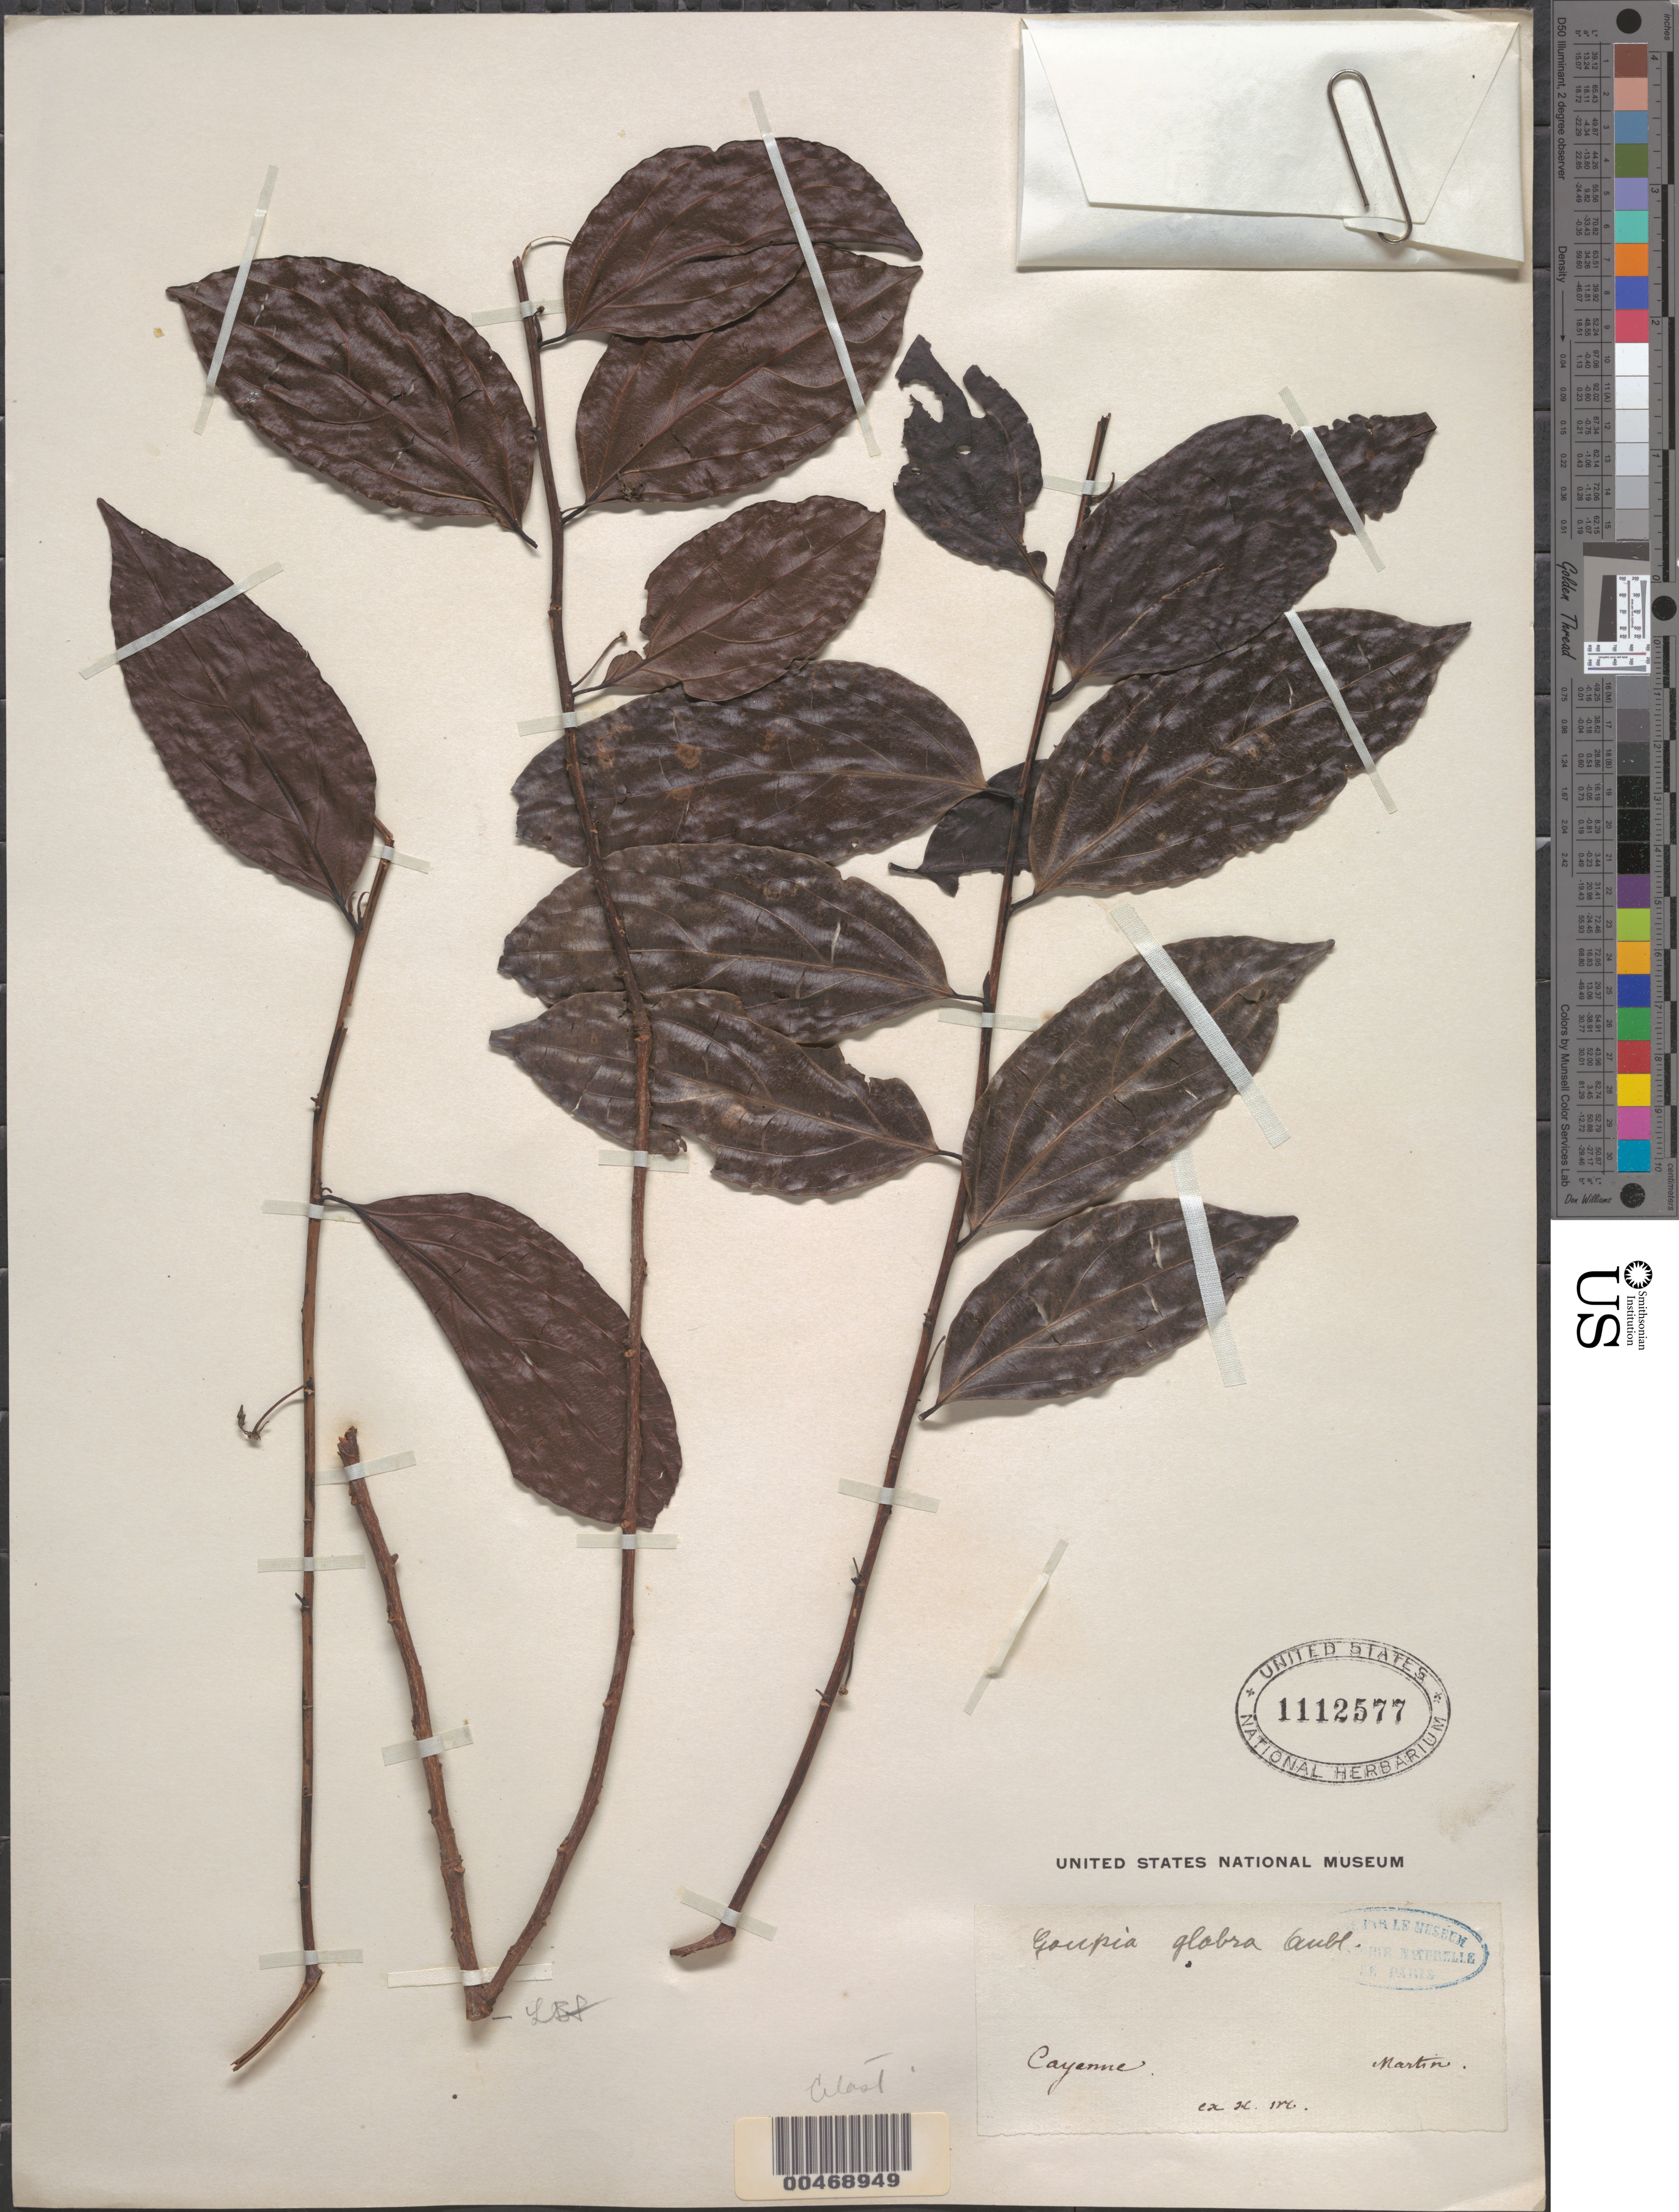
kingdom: Plantae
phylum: Tracheophyta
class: Magnoliopsida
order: Malpighiales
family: Goupiaceae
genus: Goupia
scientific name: Goupia glabra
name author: Aubl.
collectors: J. Martin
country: French Guiana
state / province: Cayenne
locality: Cayenne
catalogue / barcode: US 1112577